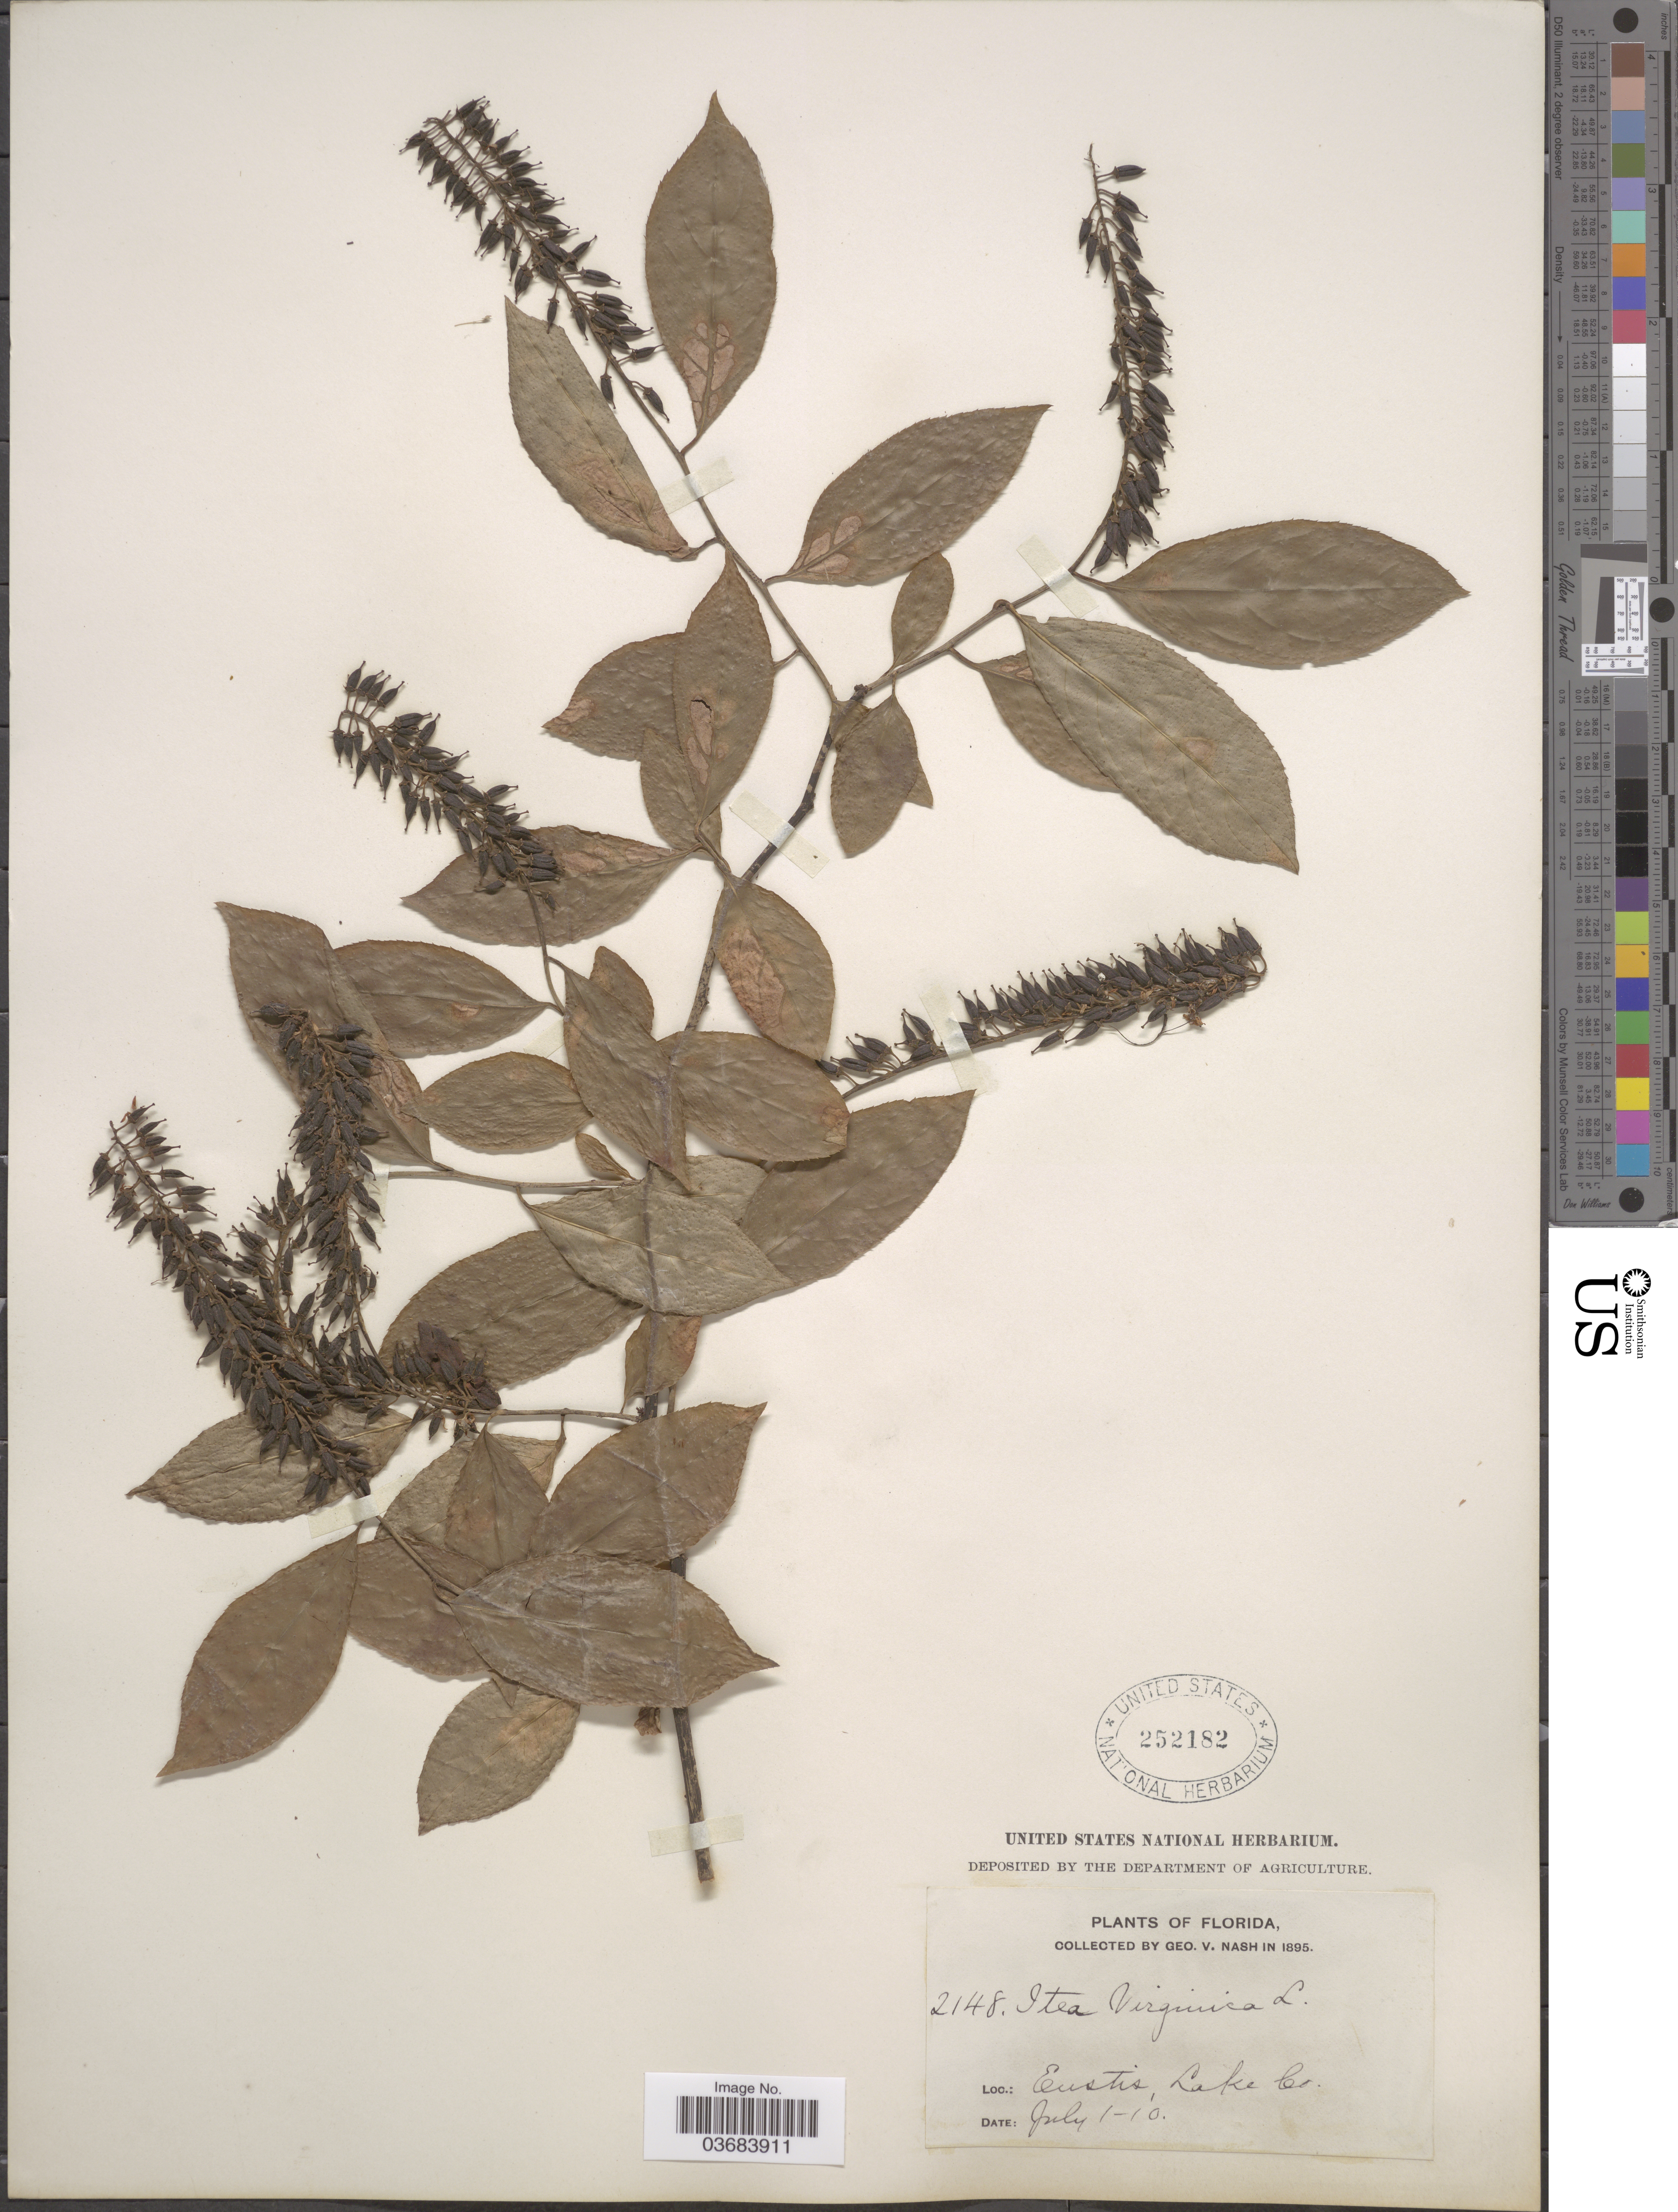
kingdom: Plantae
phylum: Tracheophyta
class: Magnoliopsida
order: Saxifragales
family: Iteaceae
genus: Itea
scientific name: Itea virginica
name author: L.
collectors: G. V. Nash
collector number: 2148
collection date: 1895-07-01/1895-07-10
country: United States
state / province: Florida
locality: Eustis, Lake Co.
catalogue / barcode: US 252182